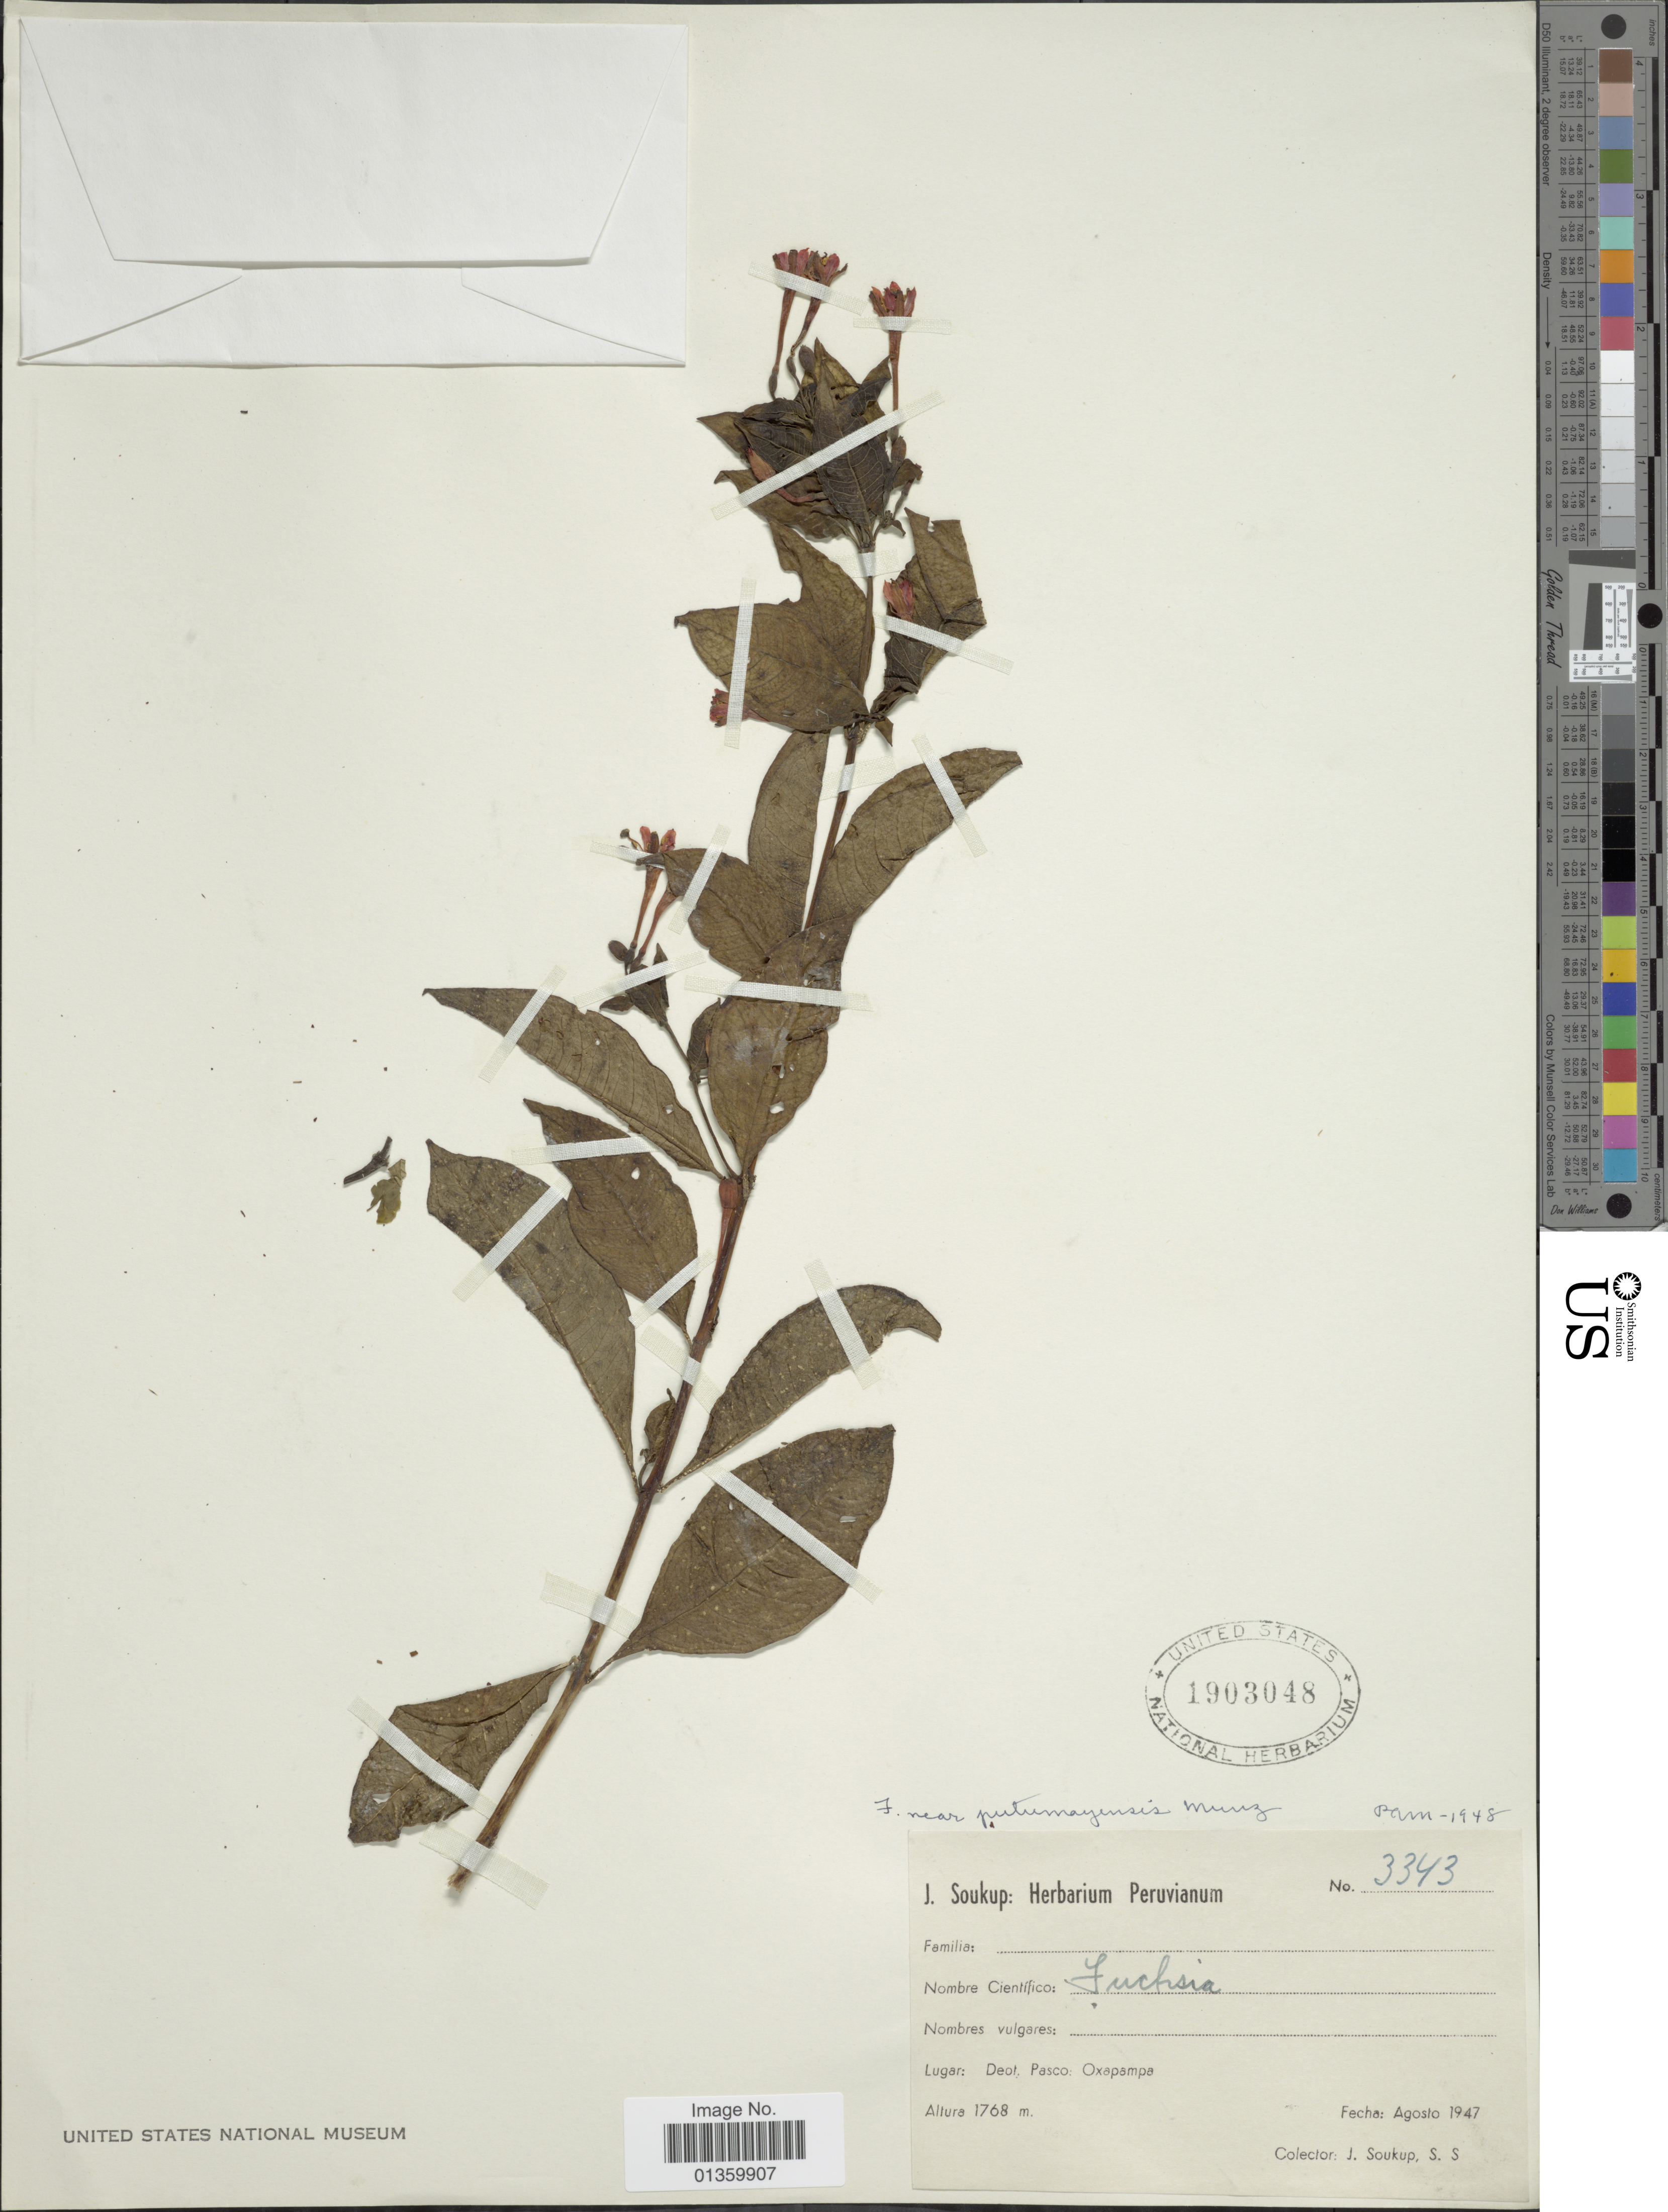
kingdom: Plantae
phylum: Tracheophyta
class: Magnoliopsida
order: Myrtales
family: Onagraceae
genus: Fuchsia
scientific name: Fuchsia putumayensis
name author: Munz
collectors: J. Soukop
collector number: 3343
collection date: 1947-08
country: Peru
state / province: Pasco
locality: Deot, Oxapampa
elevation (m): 1768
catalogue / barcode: US 1903048